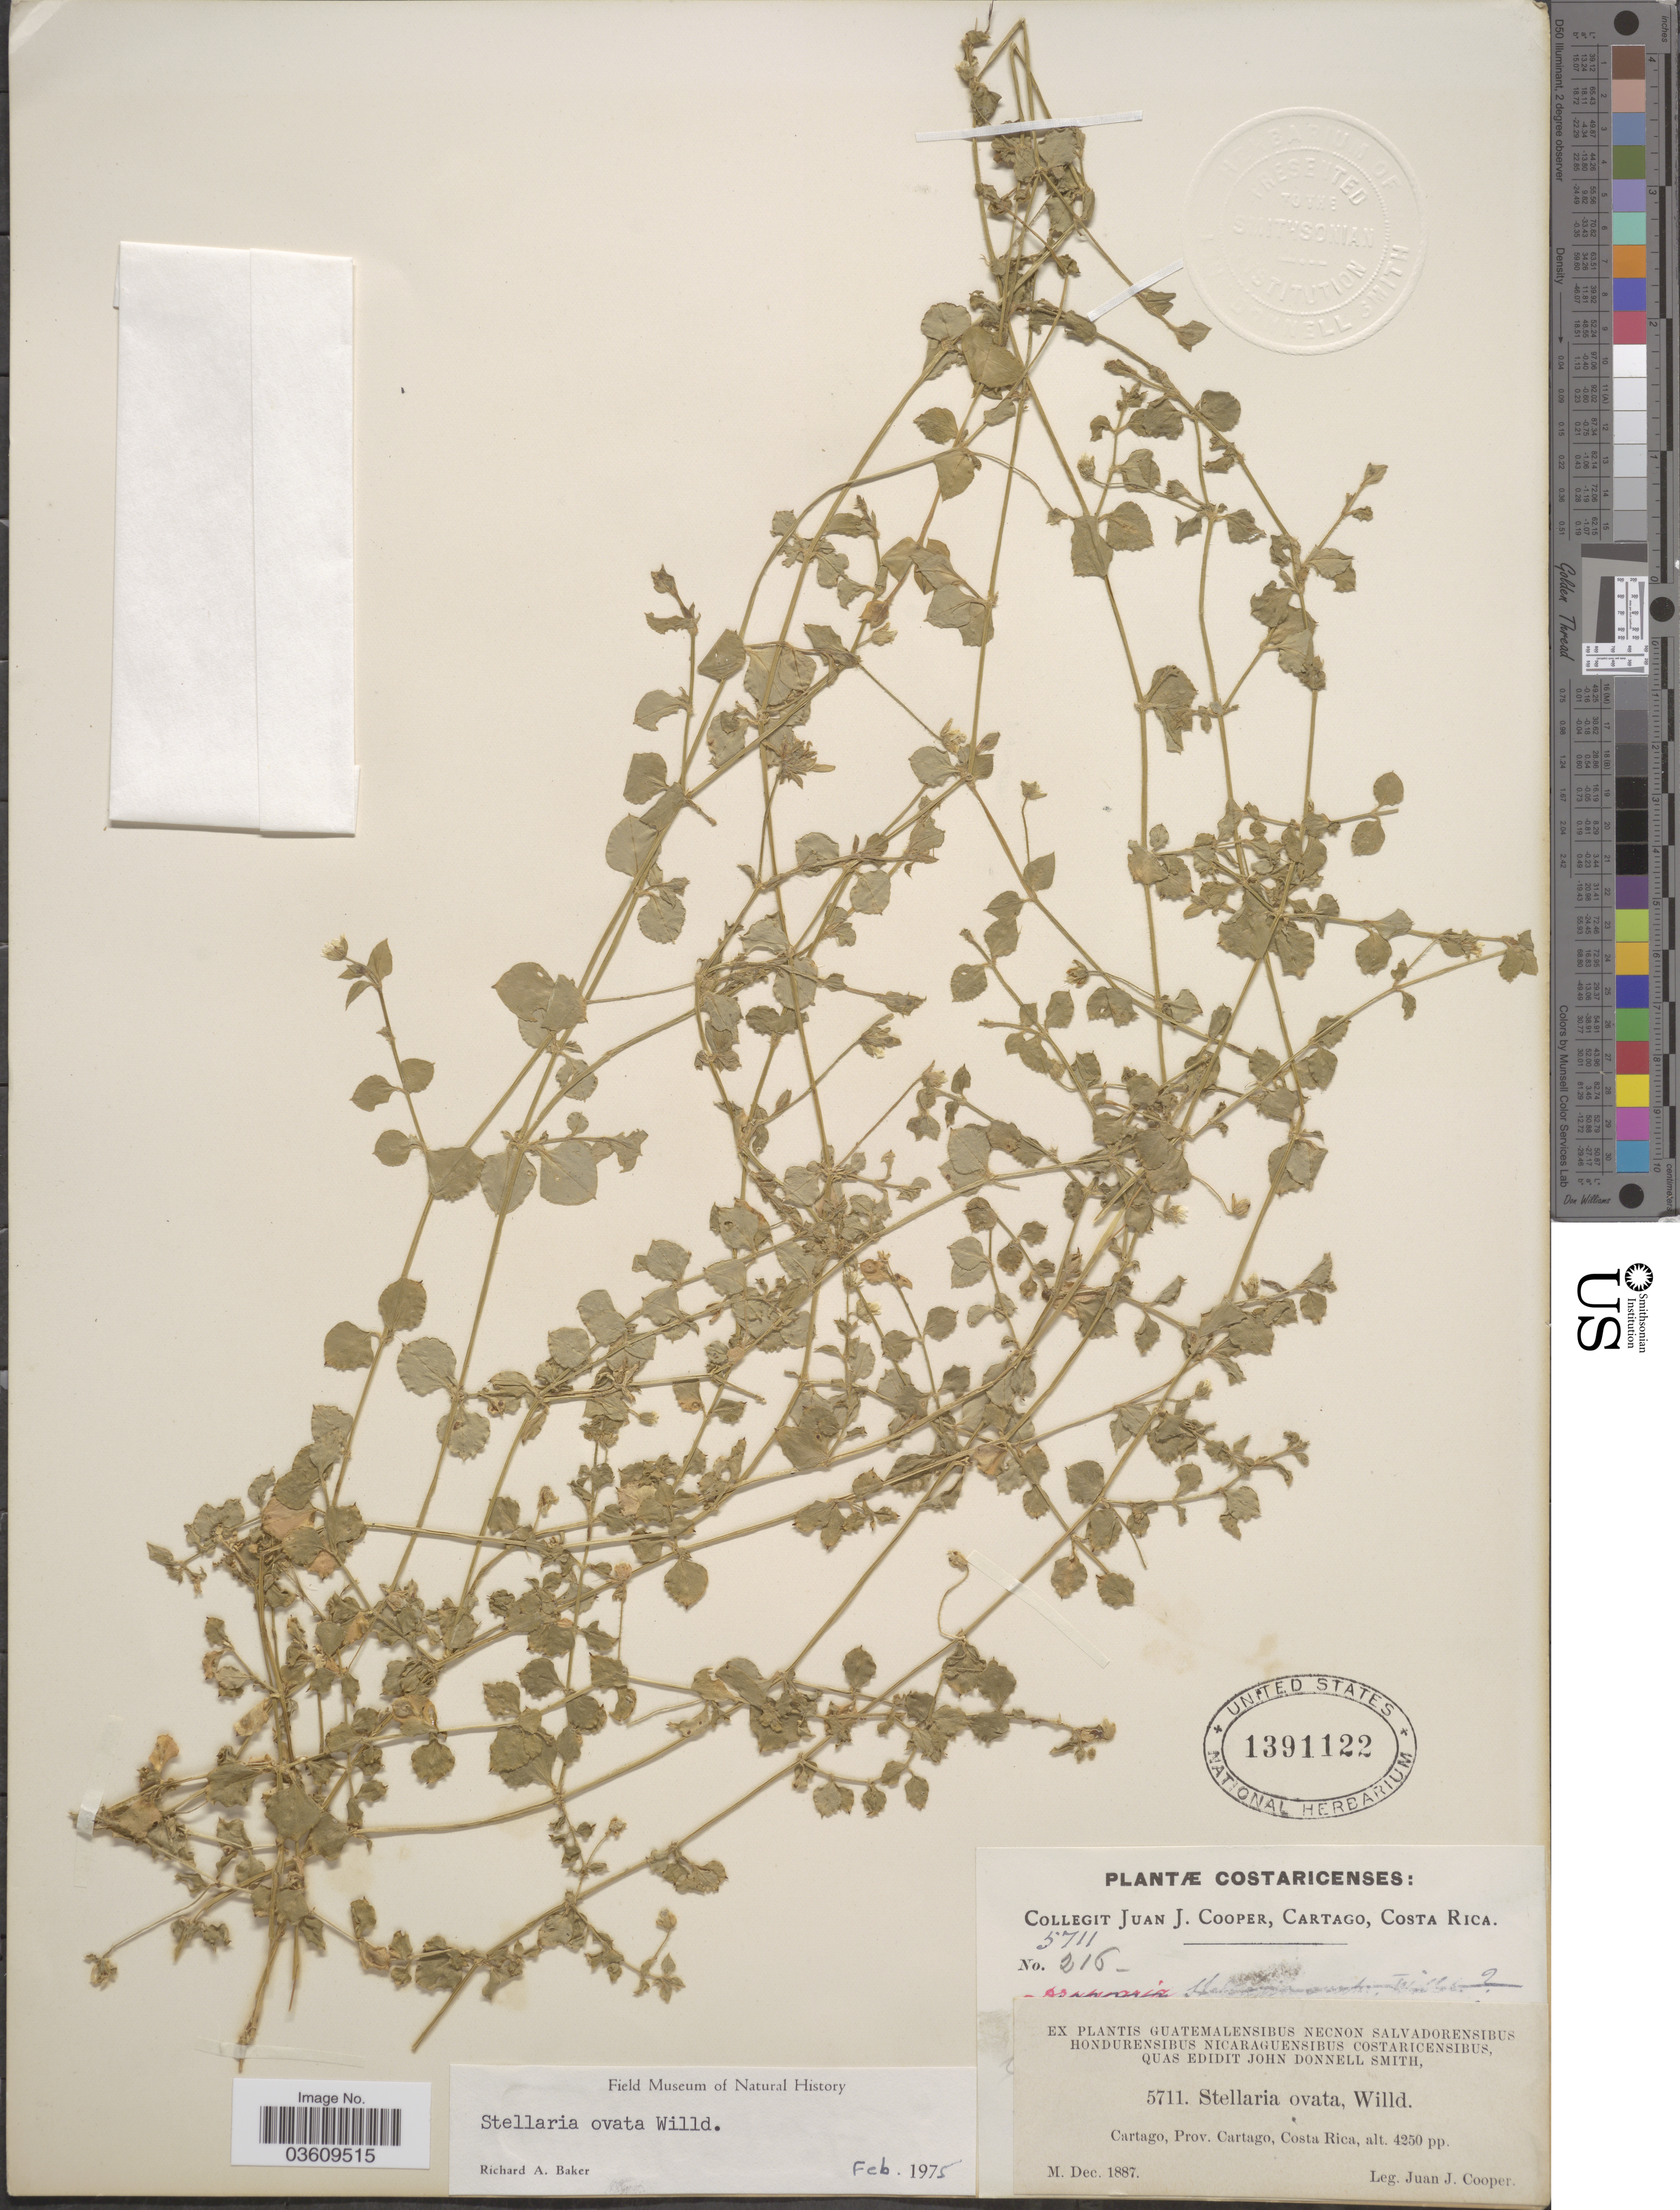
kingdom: Plantae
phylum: Tracheophyta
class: Magnoliopsida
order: Caryophyllales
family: Caryophyllaceae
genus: Stellaria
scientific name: Stellaria ovata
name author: Willd.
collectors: J. J. Cooper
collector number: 5711/216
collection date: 1887-12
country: Costa Rica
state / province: Cartago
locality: Cartago.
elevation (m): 1295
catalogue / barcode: US 1391122